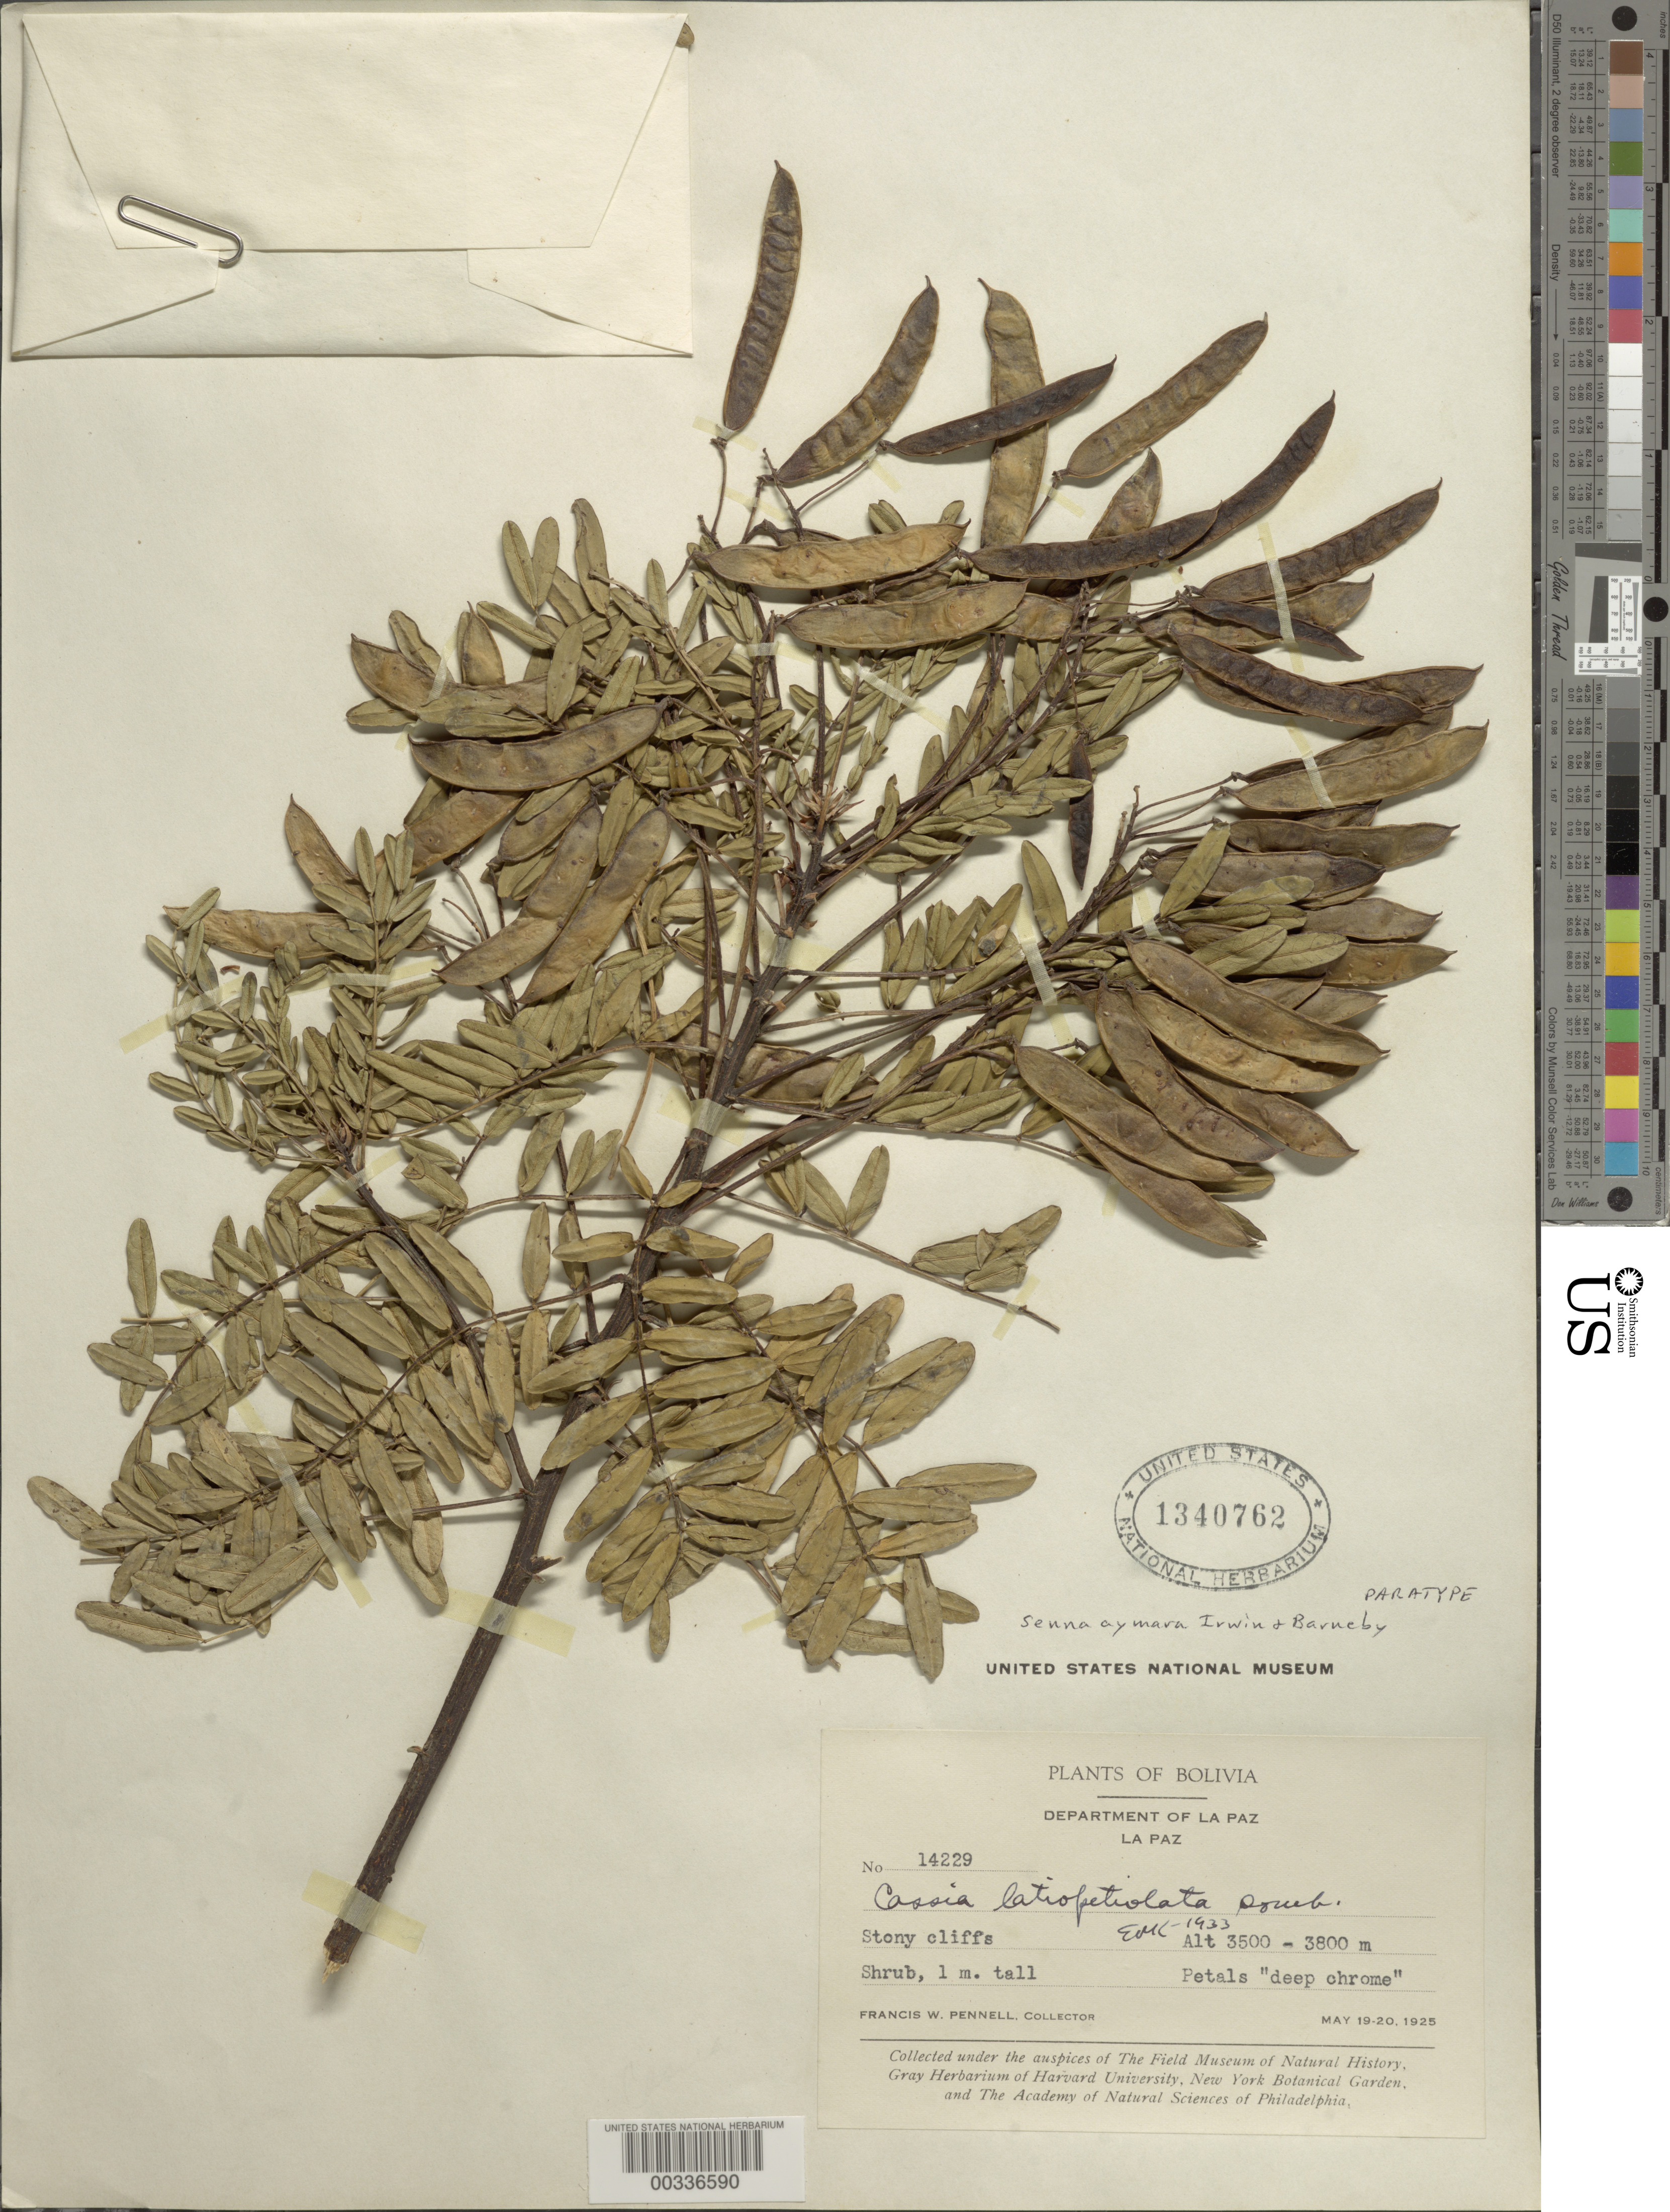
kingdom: Plantae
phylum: Tracheophyta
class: Magnoliopsida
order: Fabales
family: Fabaceae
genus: Senna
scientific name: Senna aymara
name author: H.S. Irwin & Barneby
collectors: F. W. Pennell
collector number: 14229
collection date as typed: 19 May 1925 to 20 May 1925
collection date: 1925-05-19/1925-05-20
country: Bolivia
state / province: La Paz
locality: La Paz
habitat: Stony cliffs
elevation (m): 3500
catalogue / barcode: US 1340762